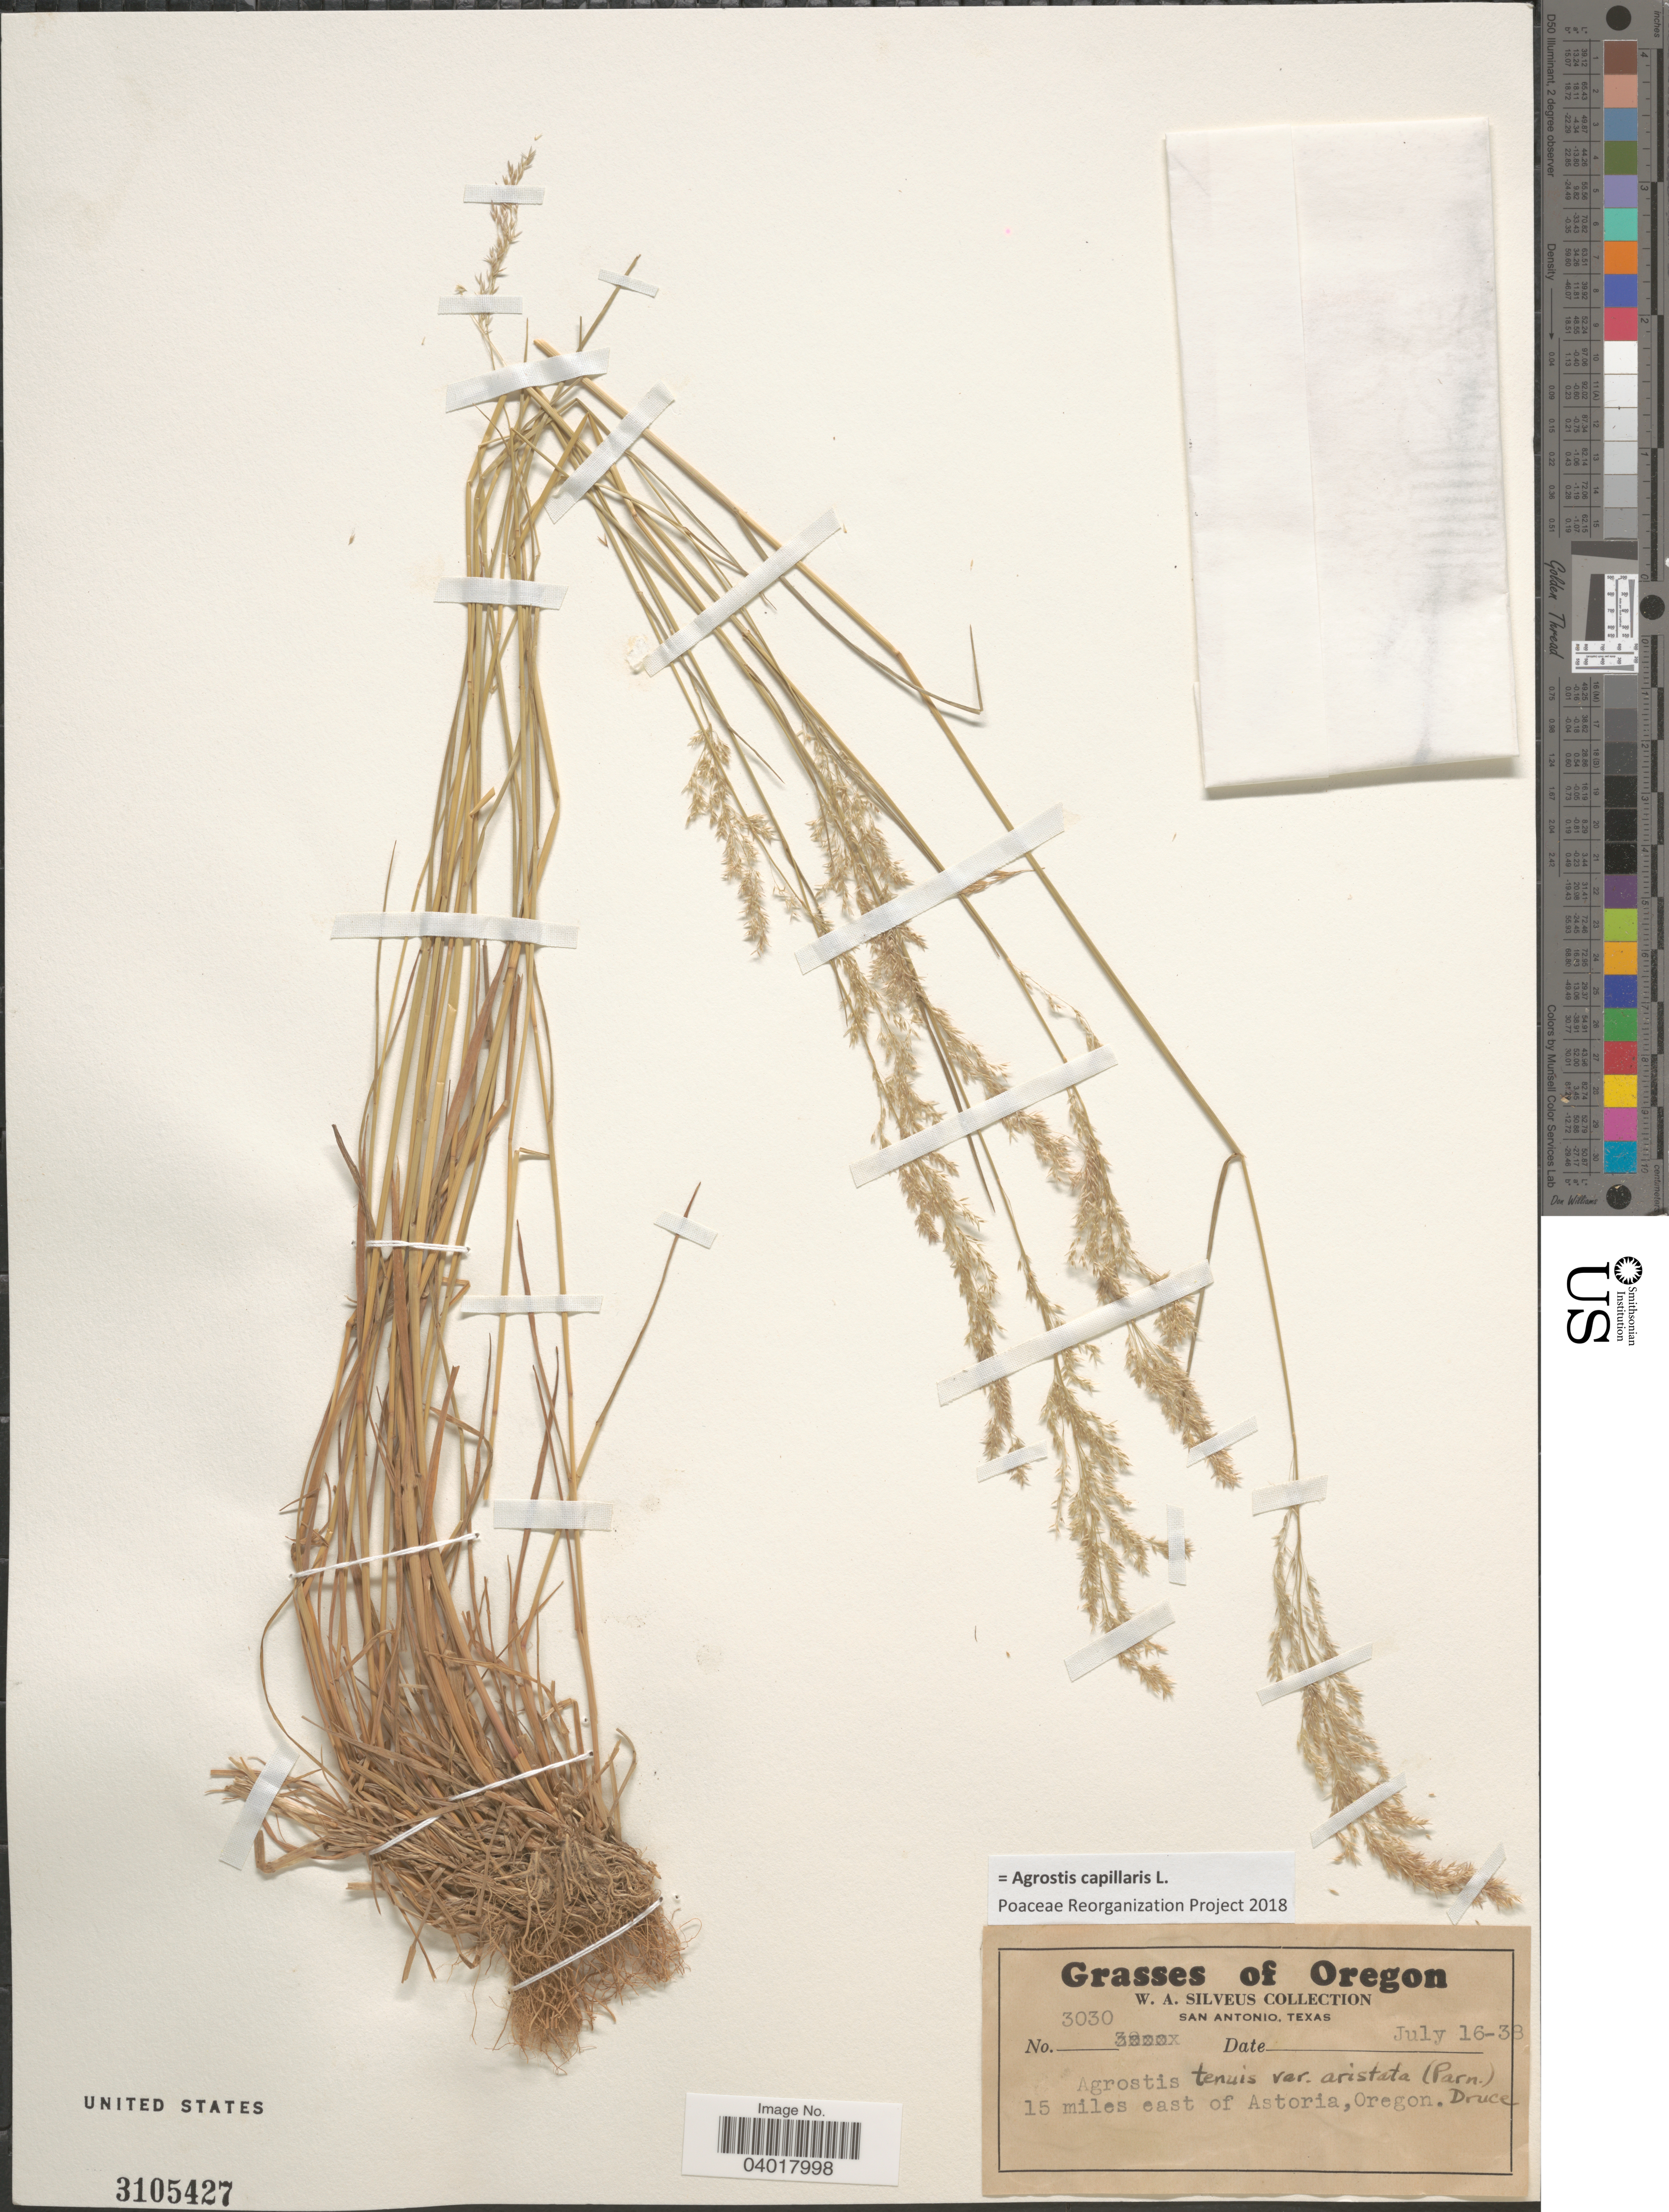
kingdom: Plantae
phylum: Tracheophyta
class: Liliopsida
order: Poales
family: Poaceae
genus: Agrostis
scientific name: Agrostis capillaris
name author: L.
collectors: W. Silveus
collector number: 3030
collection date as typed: Transcribed d/m/y: 16/7/38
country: United States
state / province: Oregon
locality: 15 miles east of Astoria.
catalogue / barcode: US 3105427